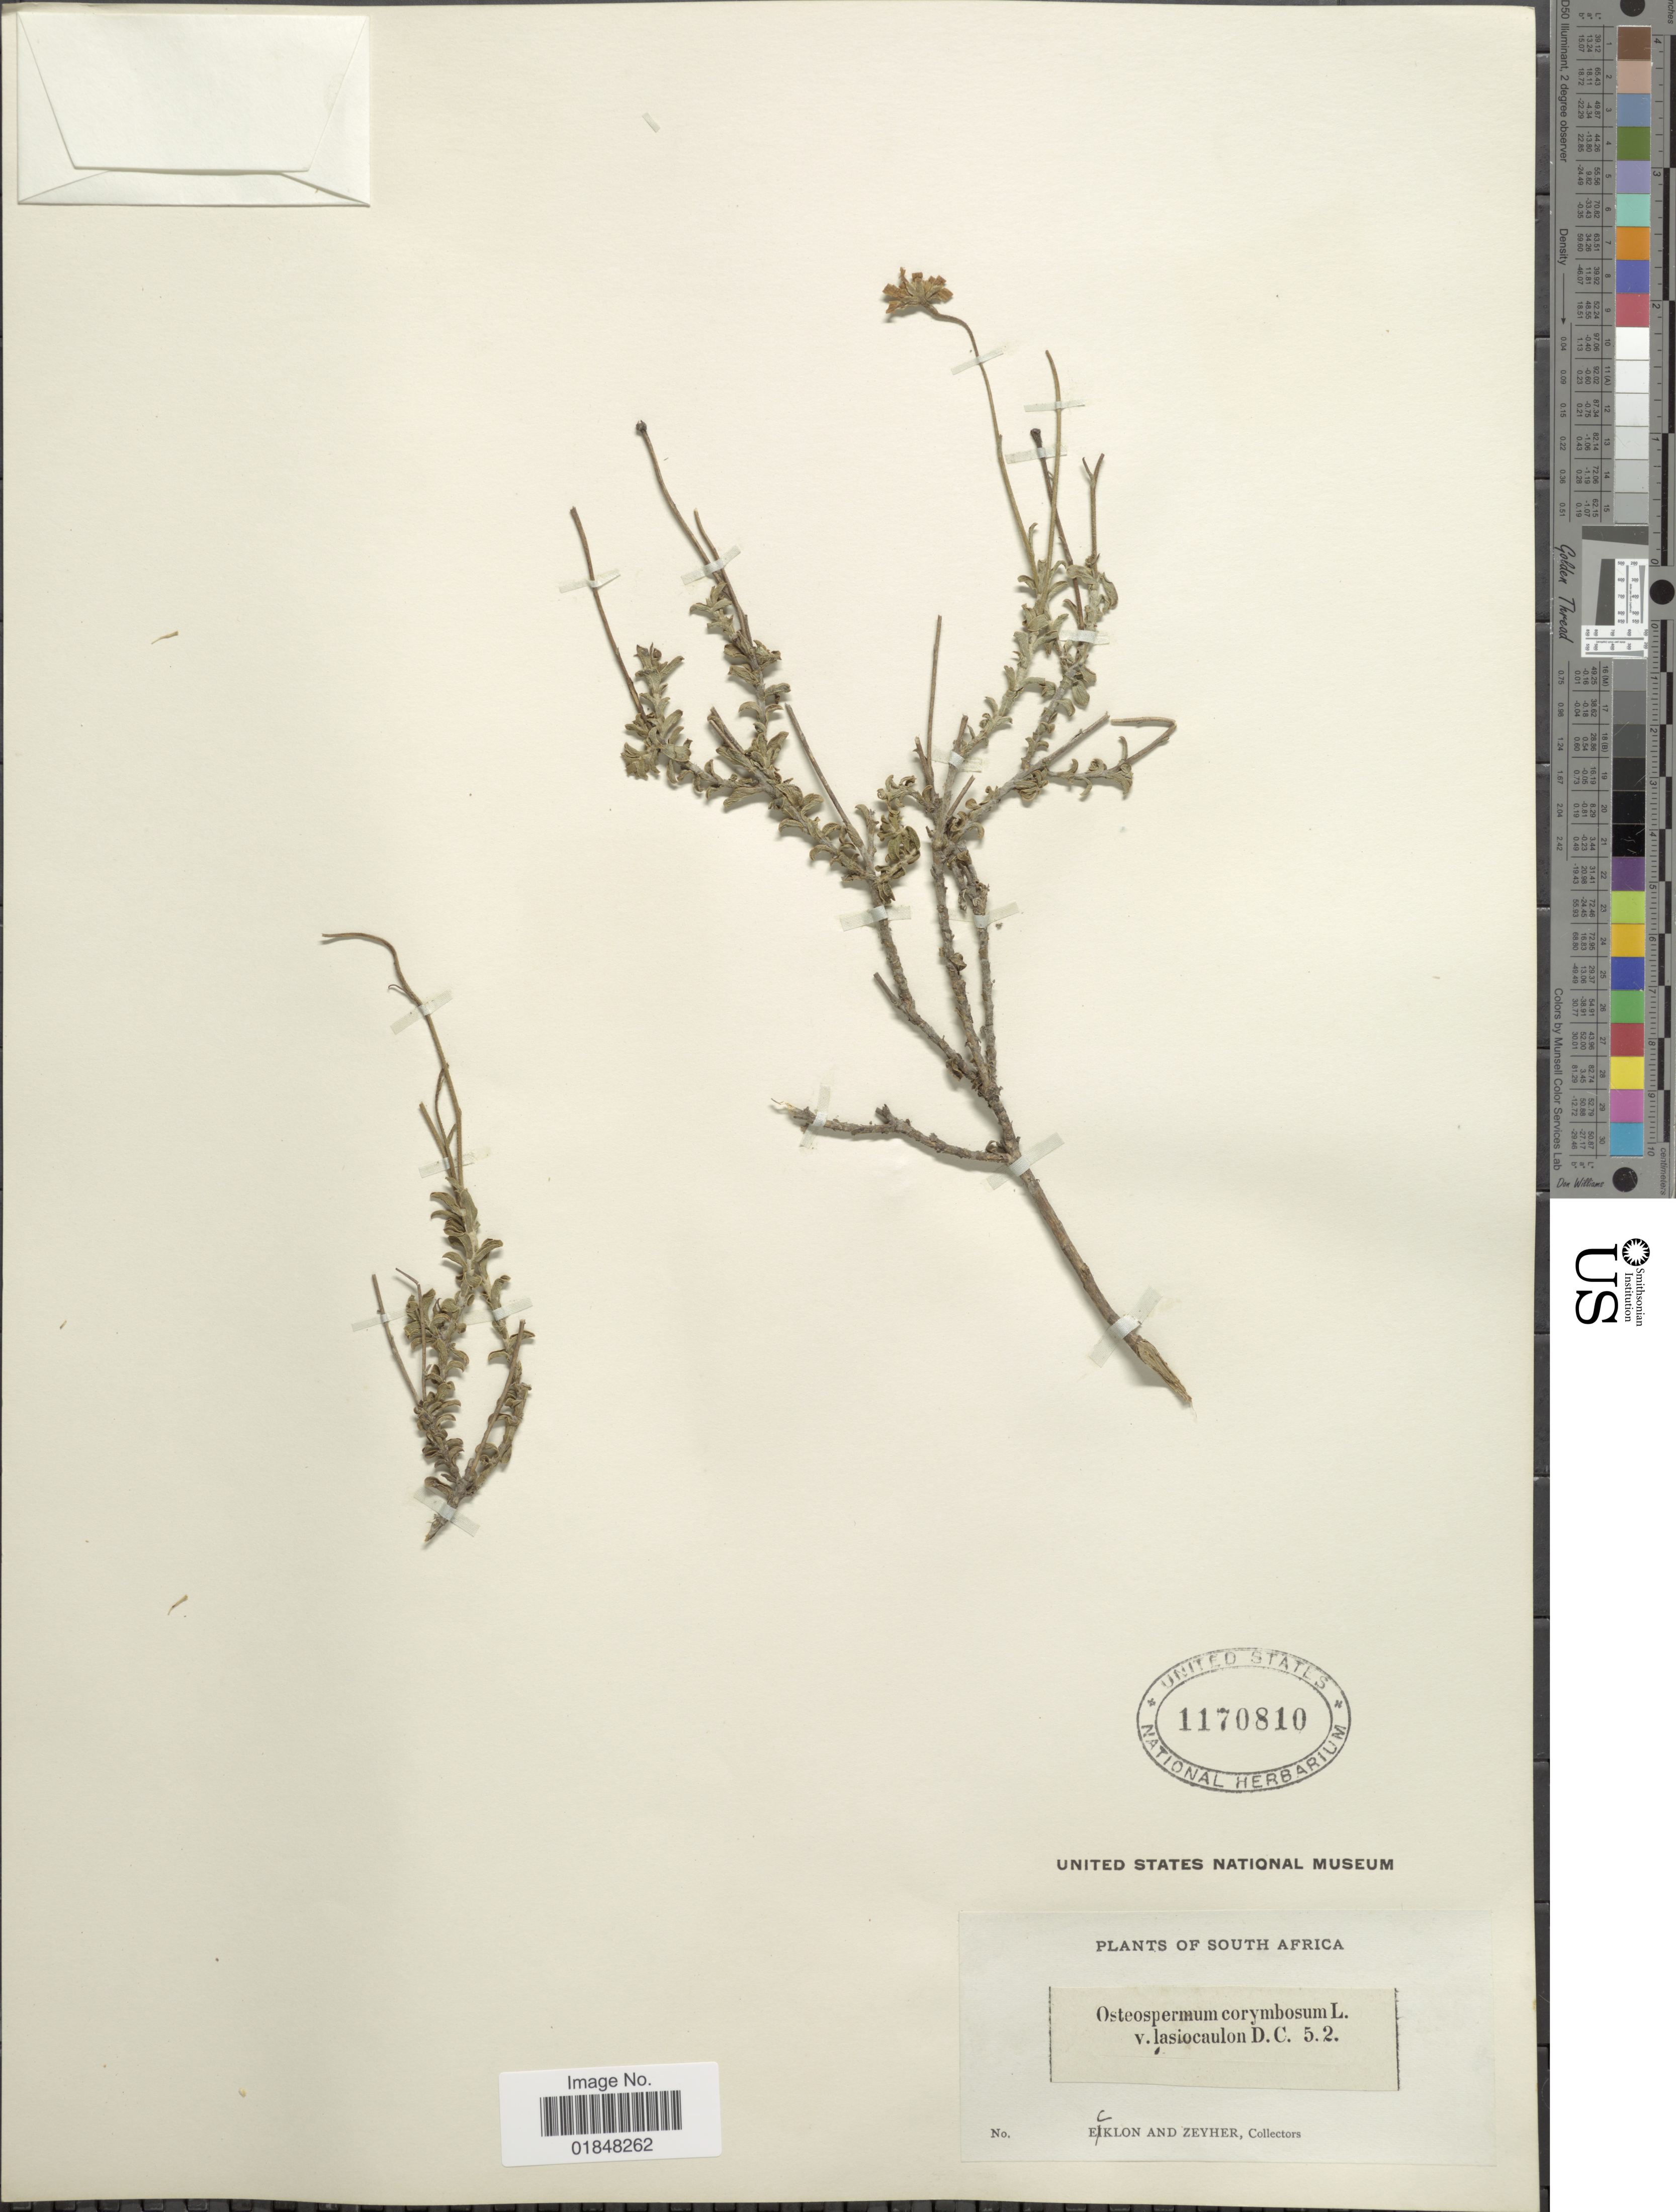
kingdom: Plantae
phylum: Tracheophyta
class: Magnoliopsida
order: Asterales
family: Asteraceae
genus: Osteospermum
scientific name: Osteospermum corymbosum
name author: L.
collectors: -. Ecklon & -. Zeyher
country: South Africa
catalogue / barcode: US 1170810